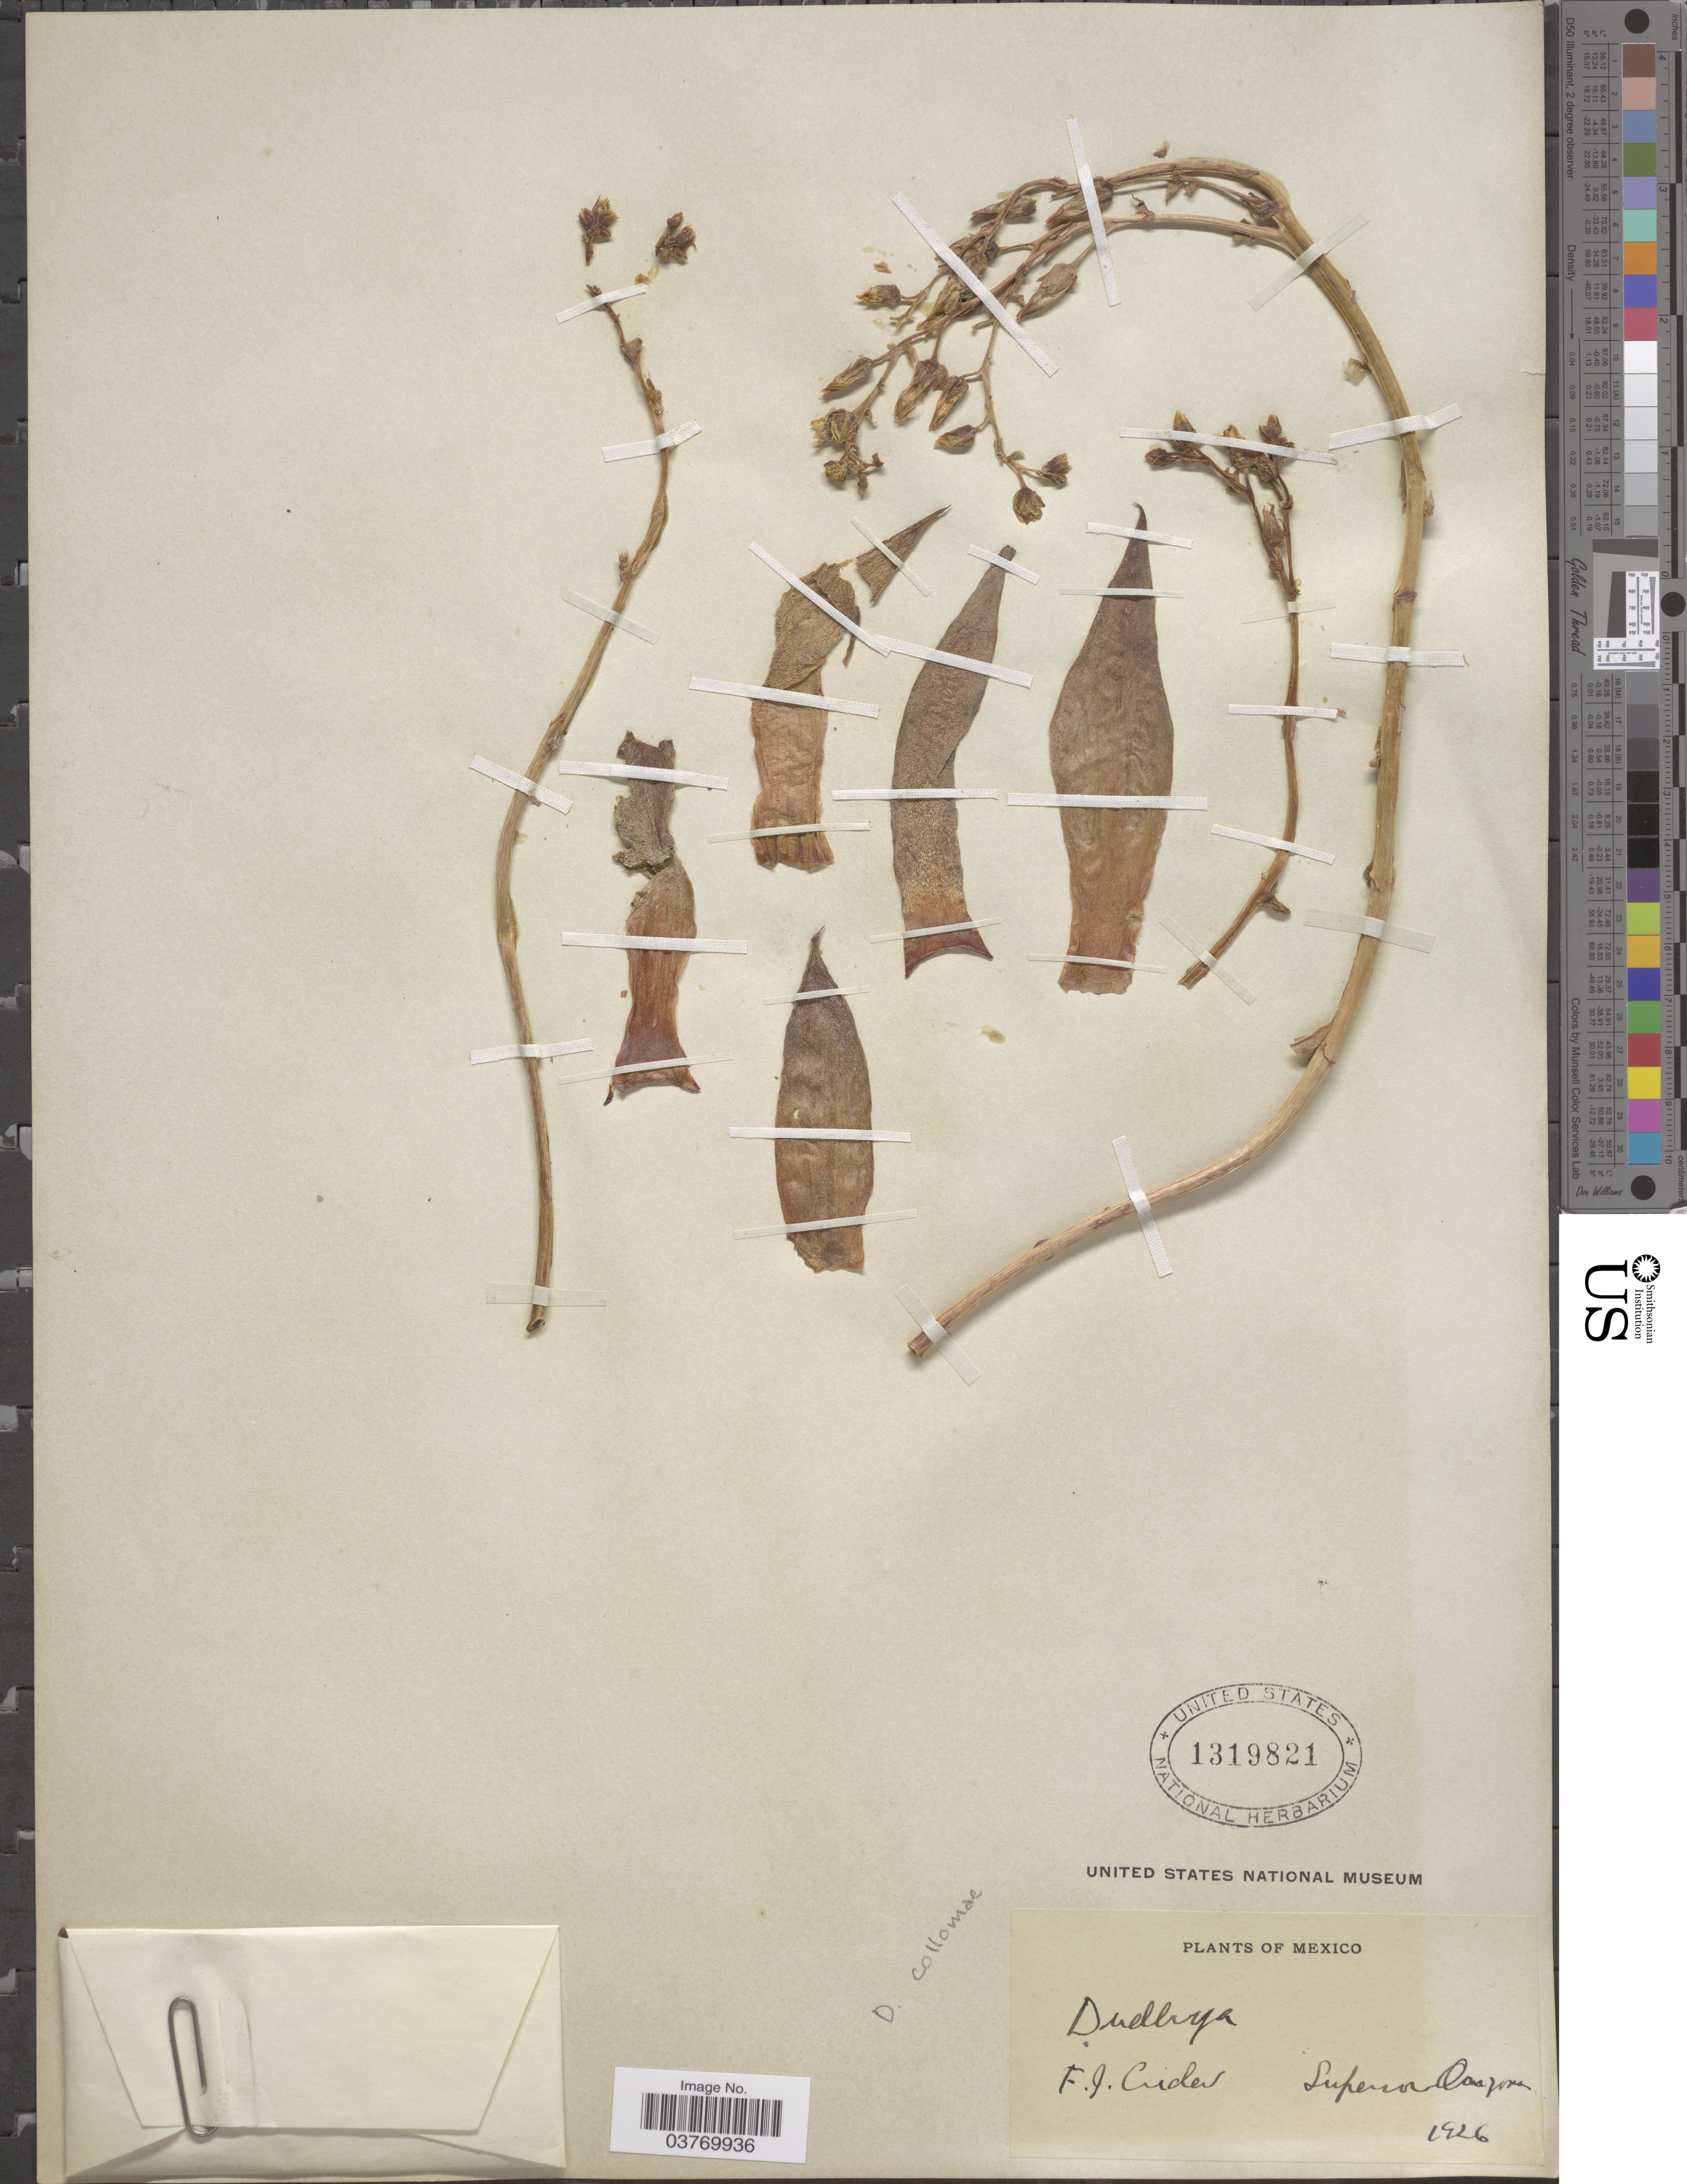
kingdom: Plantae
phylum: Tracheophyta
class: Magnoliopsida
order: Saxifragales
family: Crassulaceae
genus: Dudleya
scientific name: Dudleya abramsii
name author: Rose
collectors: F. Crider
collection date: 1926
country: Mexico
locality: Superior Amazone.*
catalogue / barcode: US 1319821